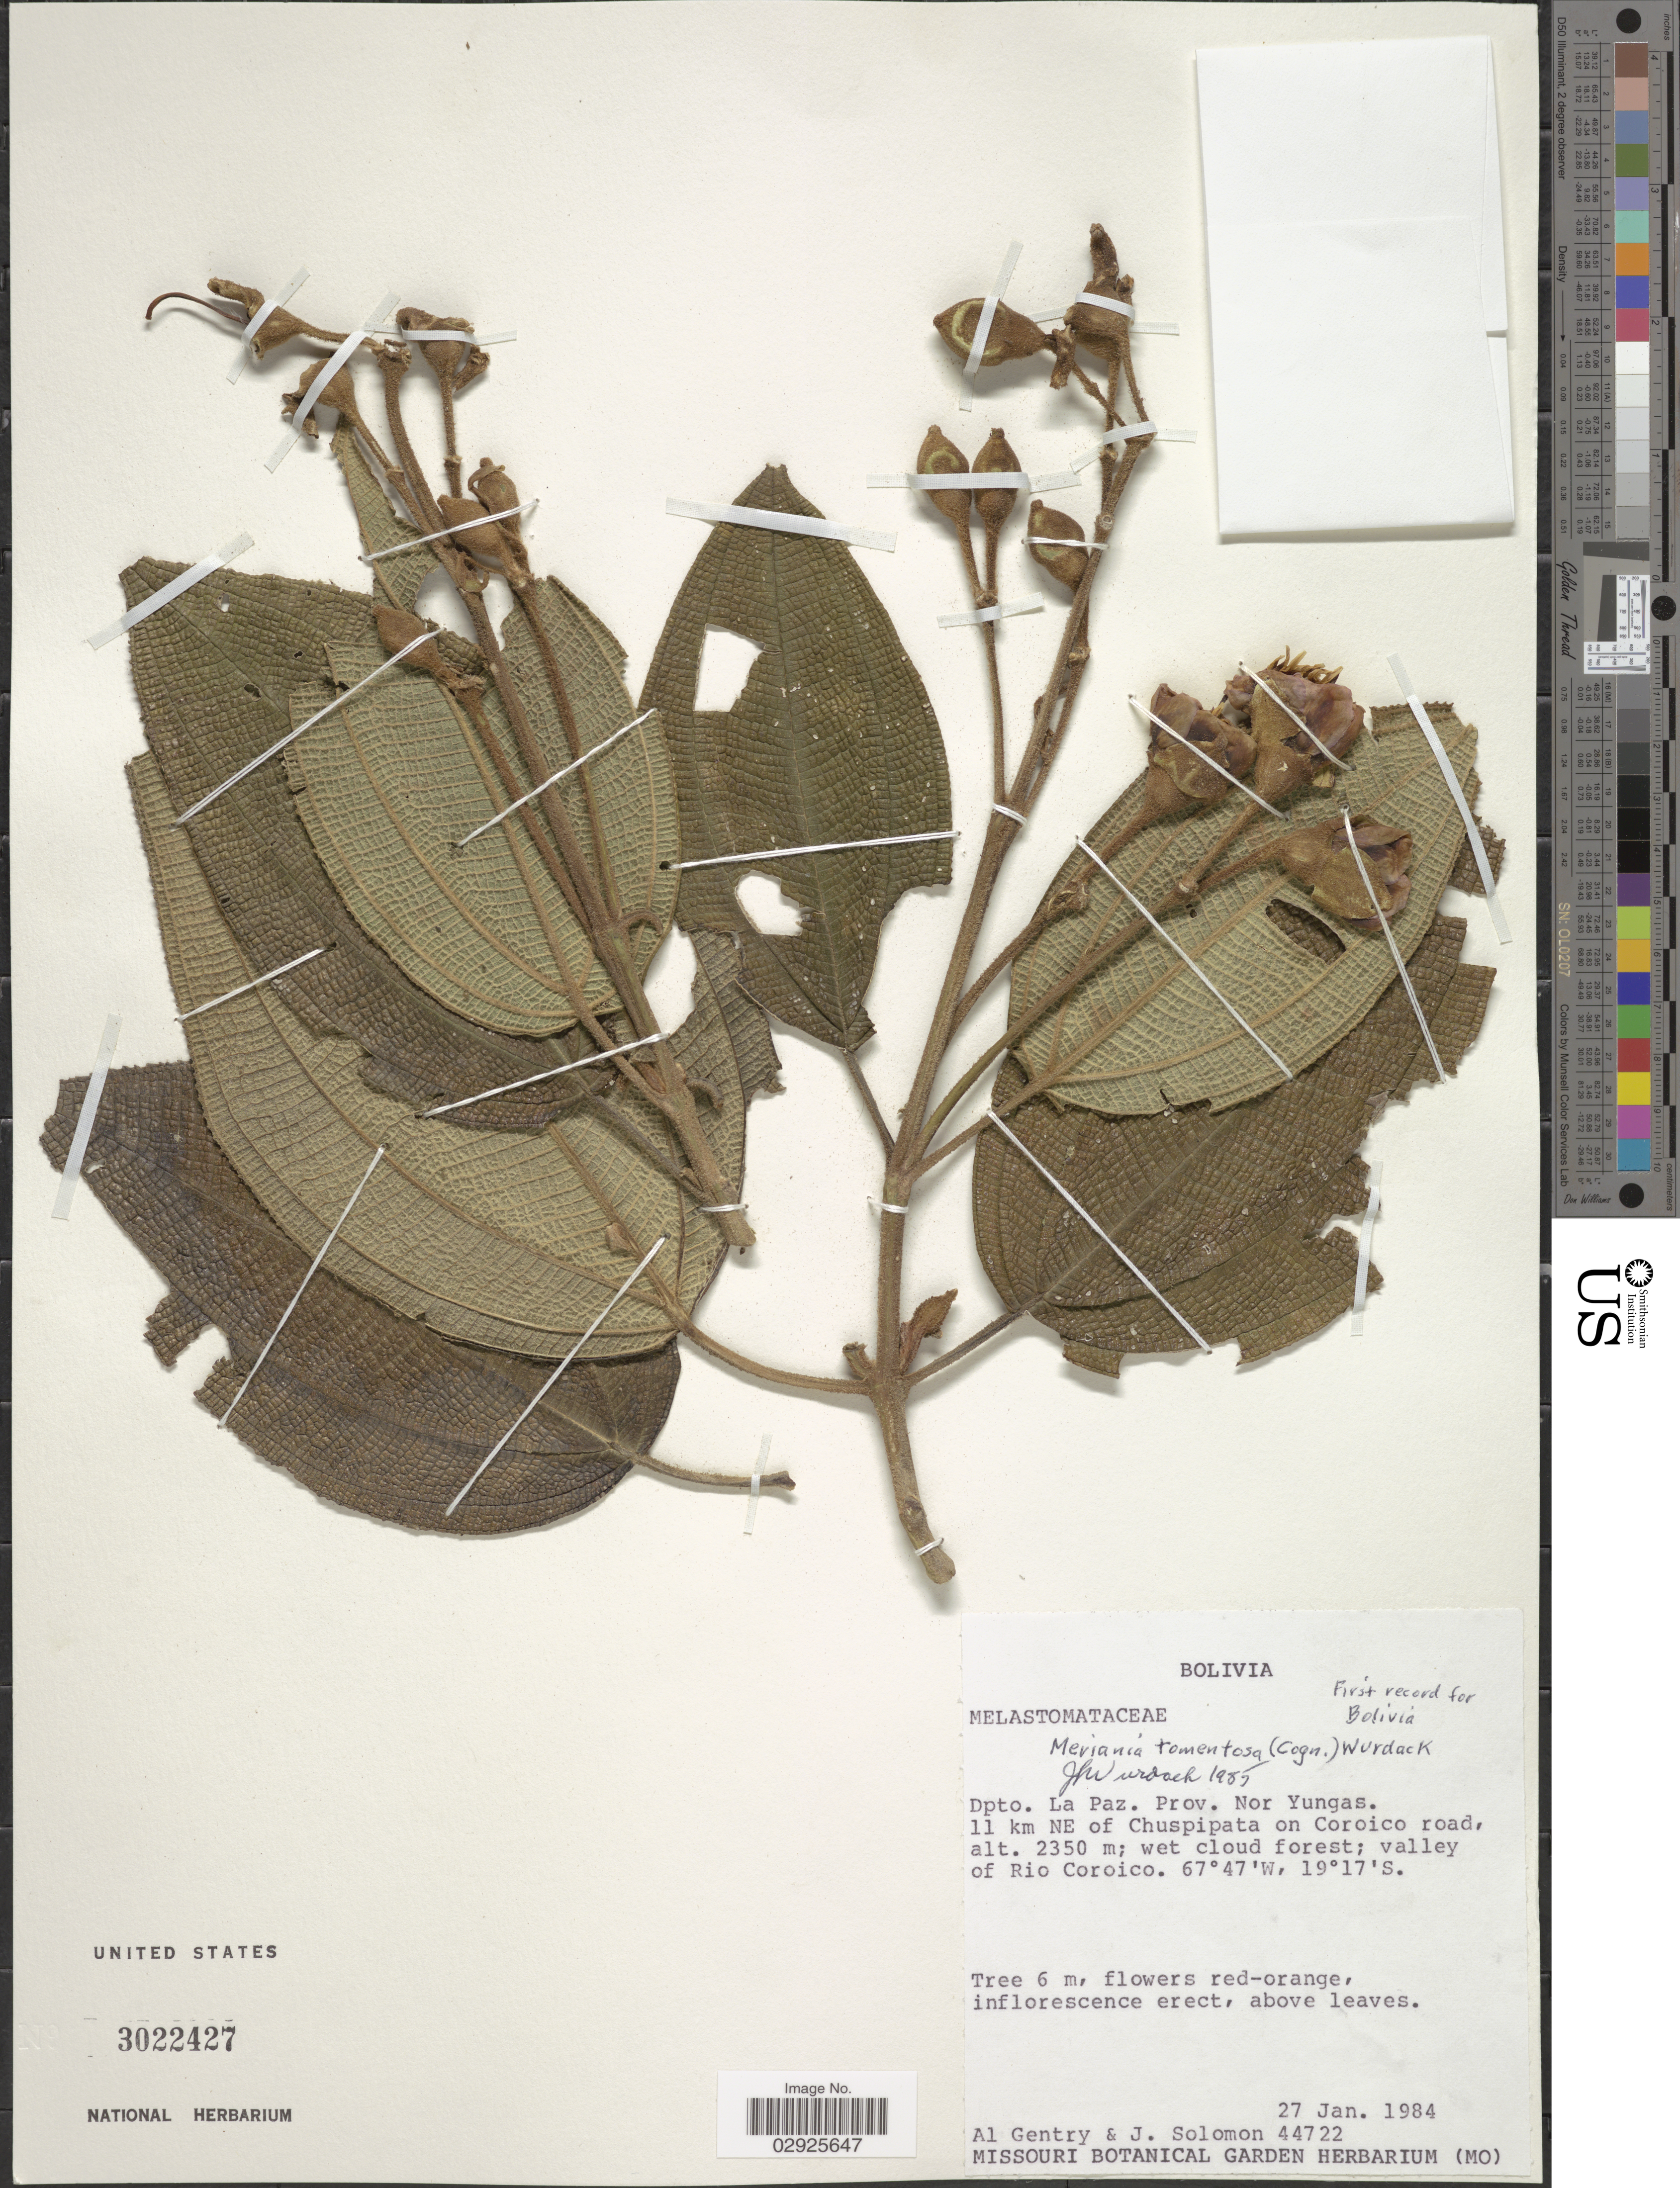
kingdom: Plantae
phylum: Tracheophyta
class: Magnoliopsida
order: Myrtales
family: Melastomataceae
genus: Meriania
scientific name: Meriania tomentosa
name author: (Cogn.) Wurdack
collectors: A. H. Gentry & J. Solomon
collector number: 44722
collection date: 1984-01-27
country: Bolivia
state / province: La Paz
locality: Dpto. La Paz: Prov. Nor Yungas, 11 km NE of Chuspipata on Coroico road, valley of Rio Coroico.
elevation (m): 2350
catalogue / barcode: US 3022427